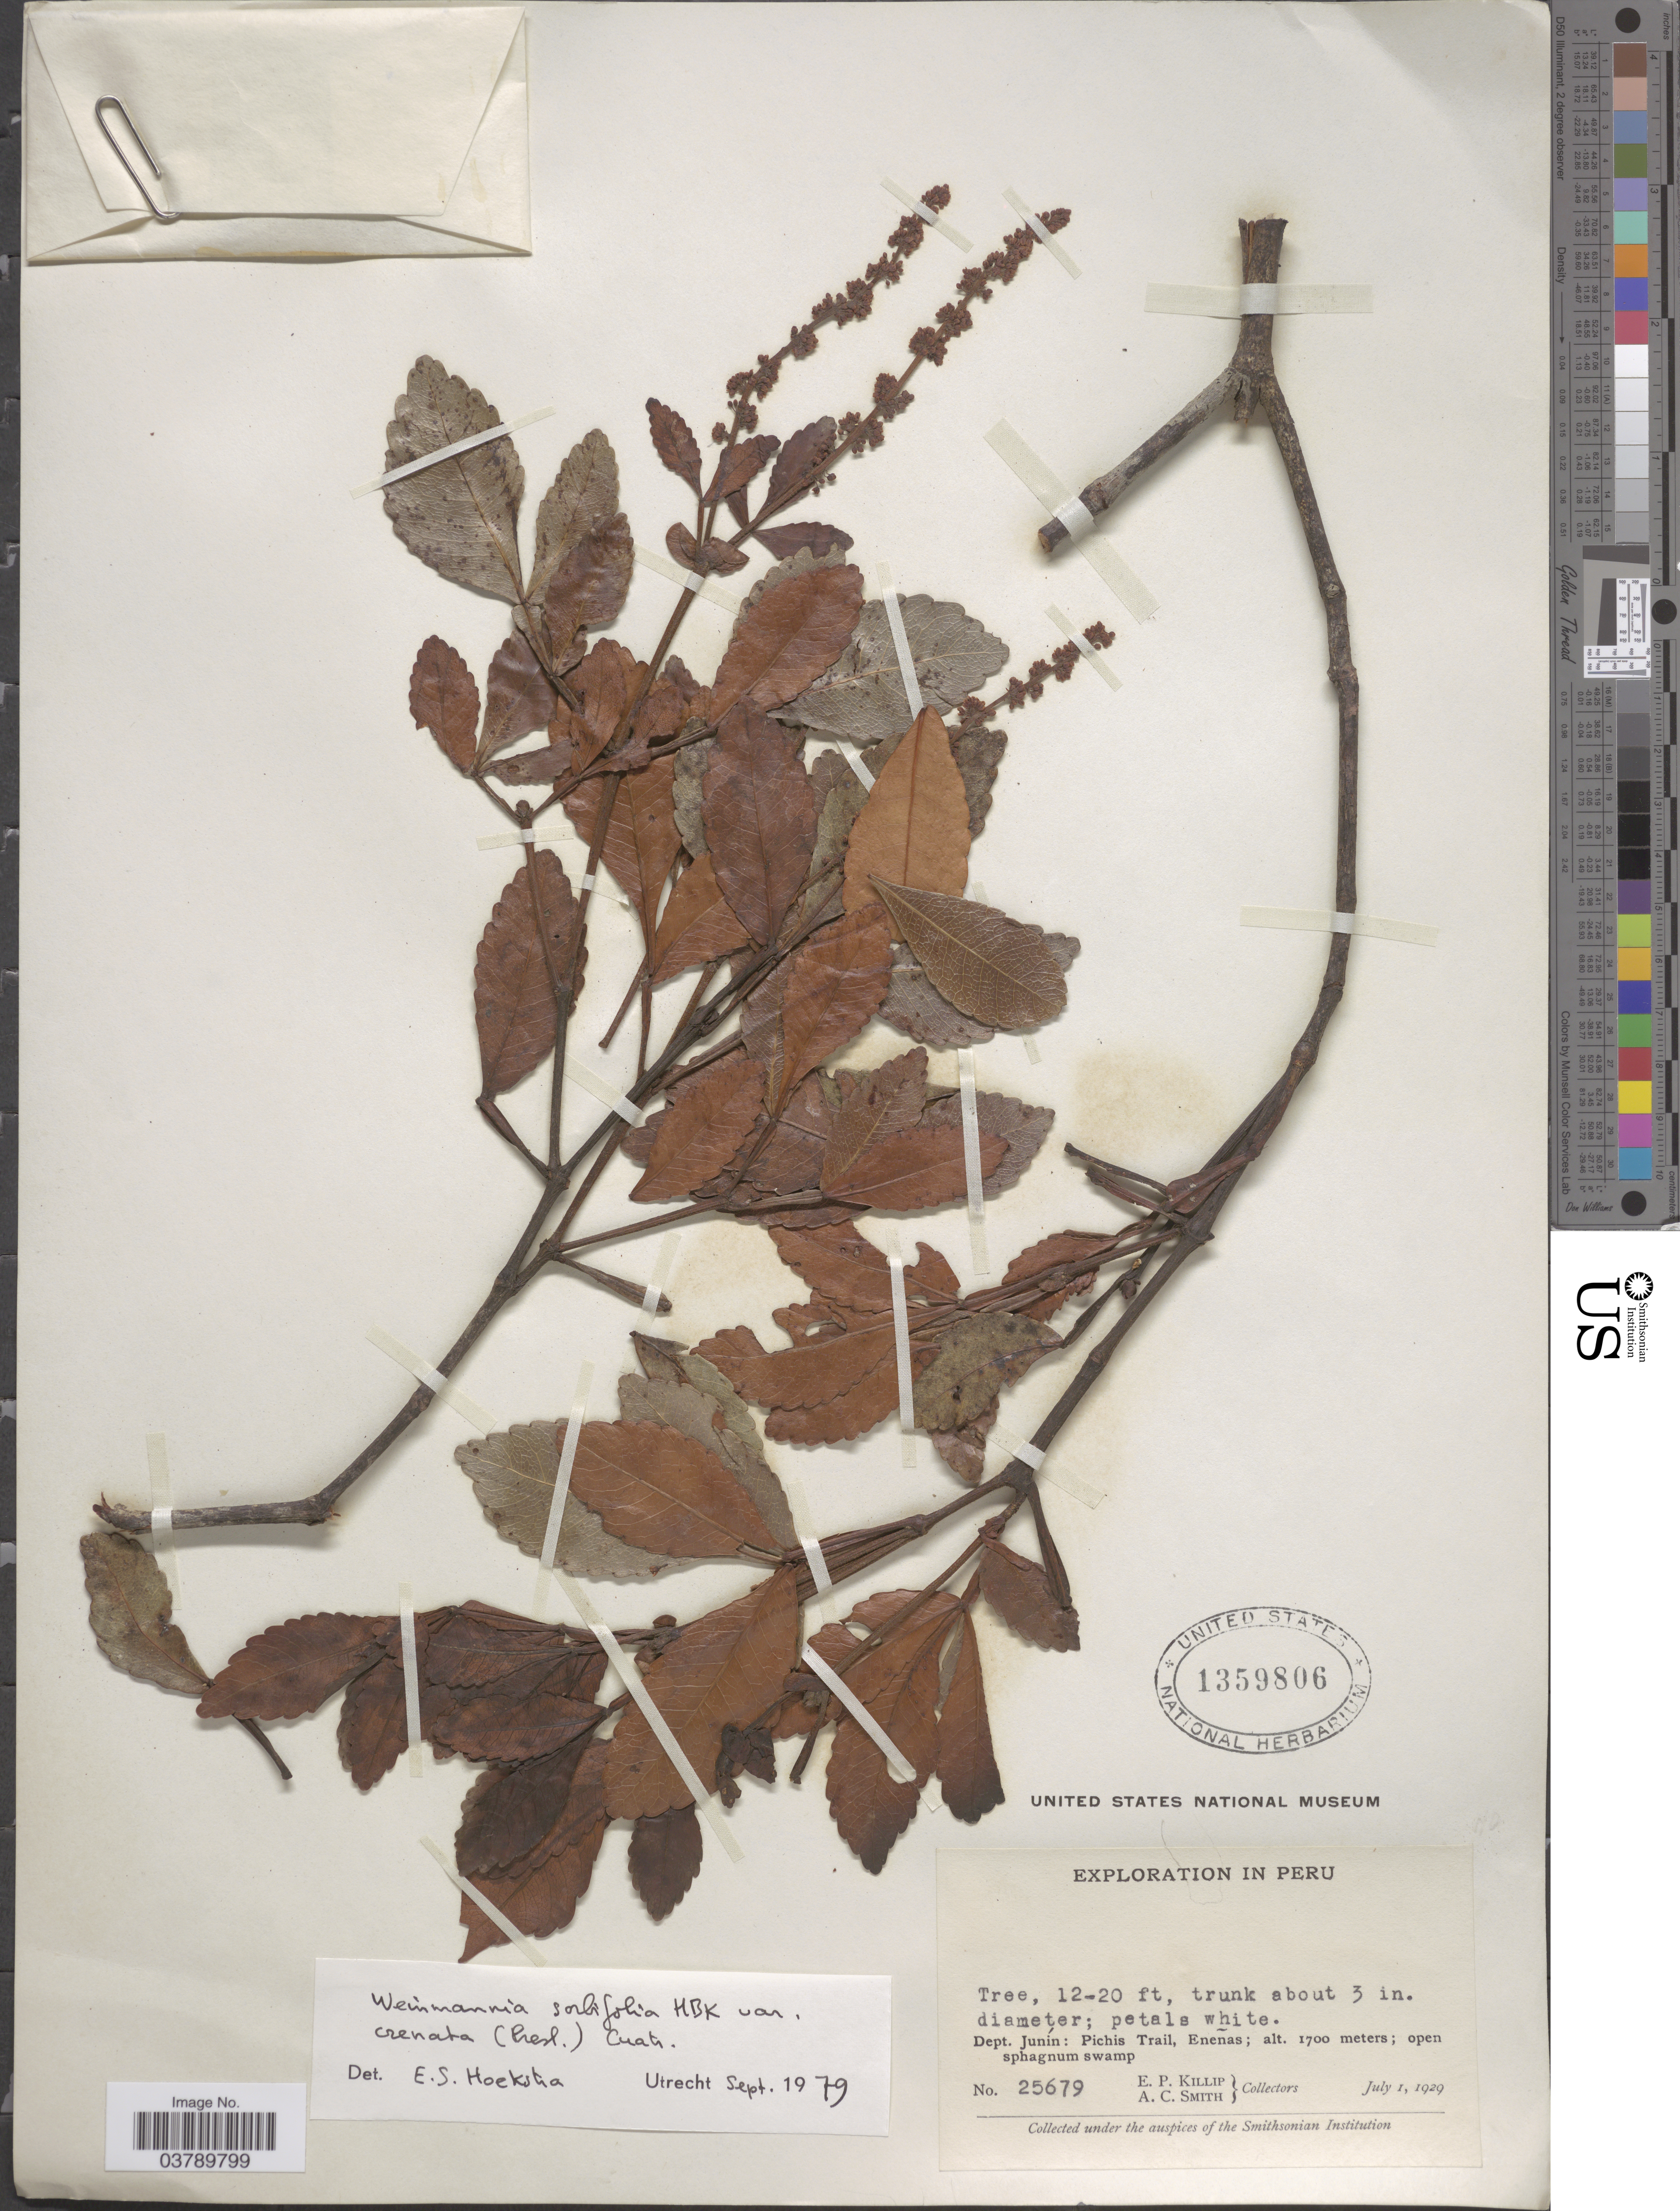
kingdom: Plantae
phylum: Tracheophyta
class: Magnoliopsida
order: Oxalidales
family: Cunoniaceae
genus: Weinmannia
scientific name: Weinmannia sorbifolia var. crenata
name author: Kunth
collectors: E. P. Killip & A. C. Smith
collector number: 25679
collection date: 1929-07-01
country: Peru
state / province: Junín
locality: Dept. Junín: Pichis Trail, Eneñas.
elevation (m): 1700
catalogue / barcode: US 1359806